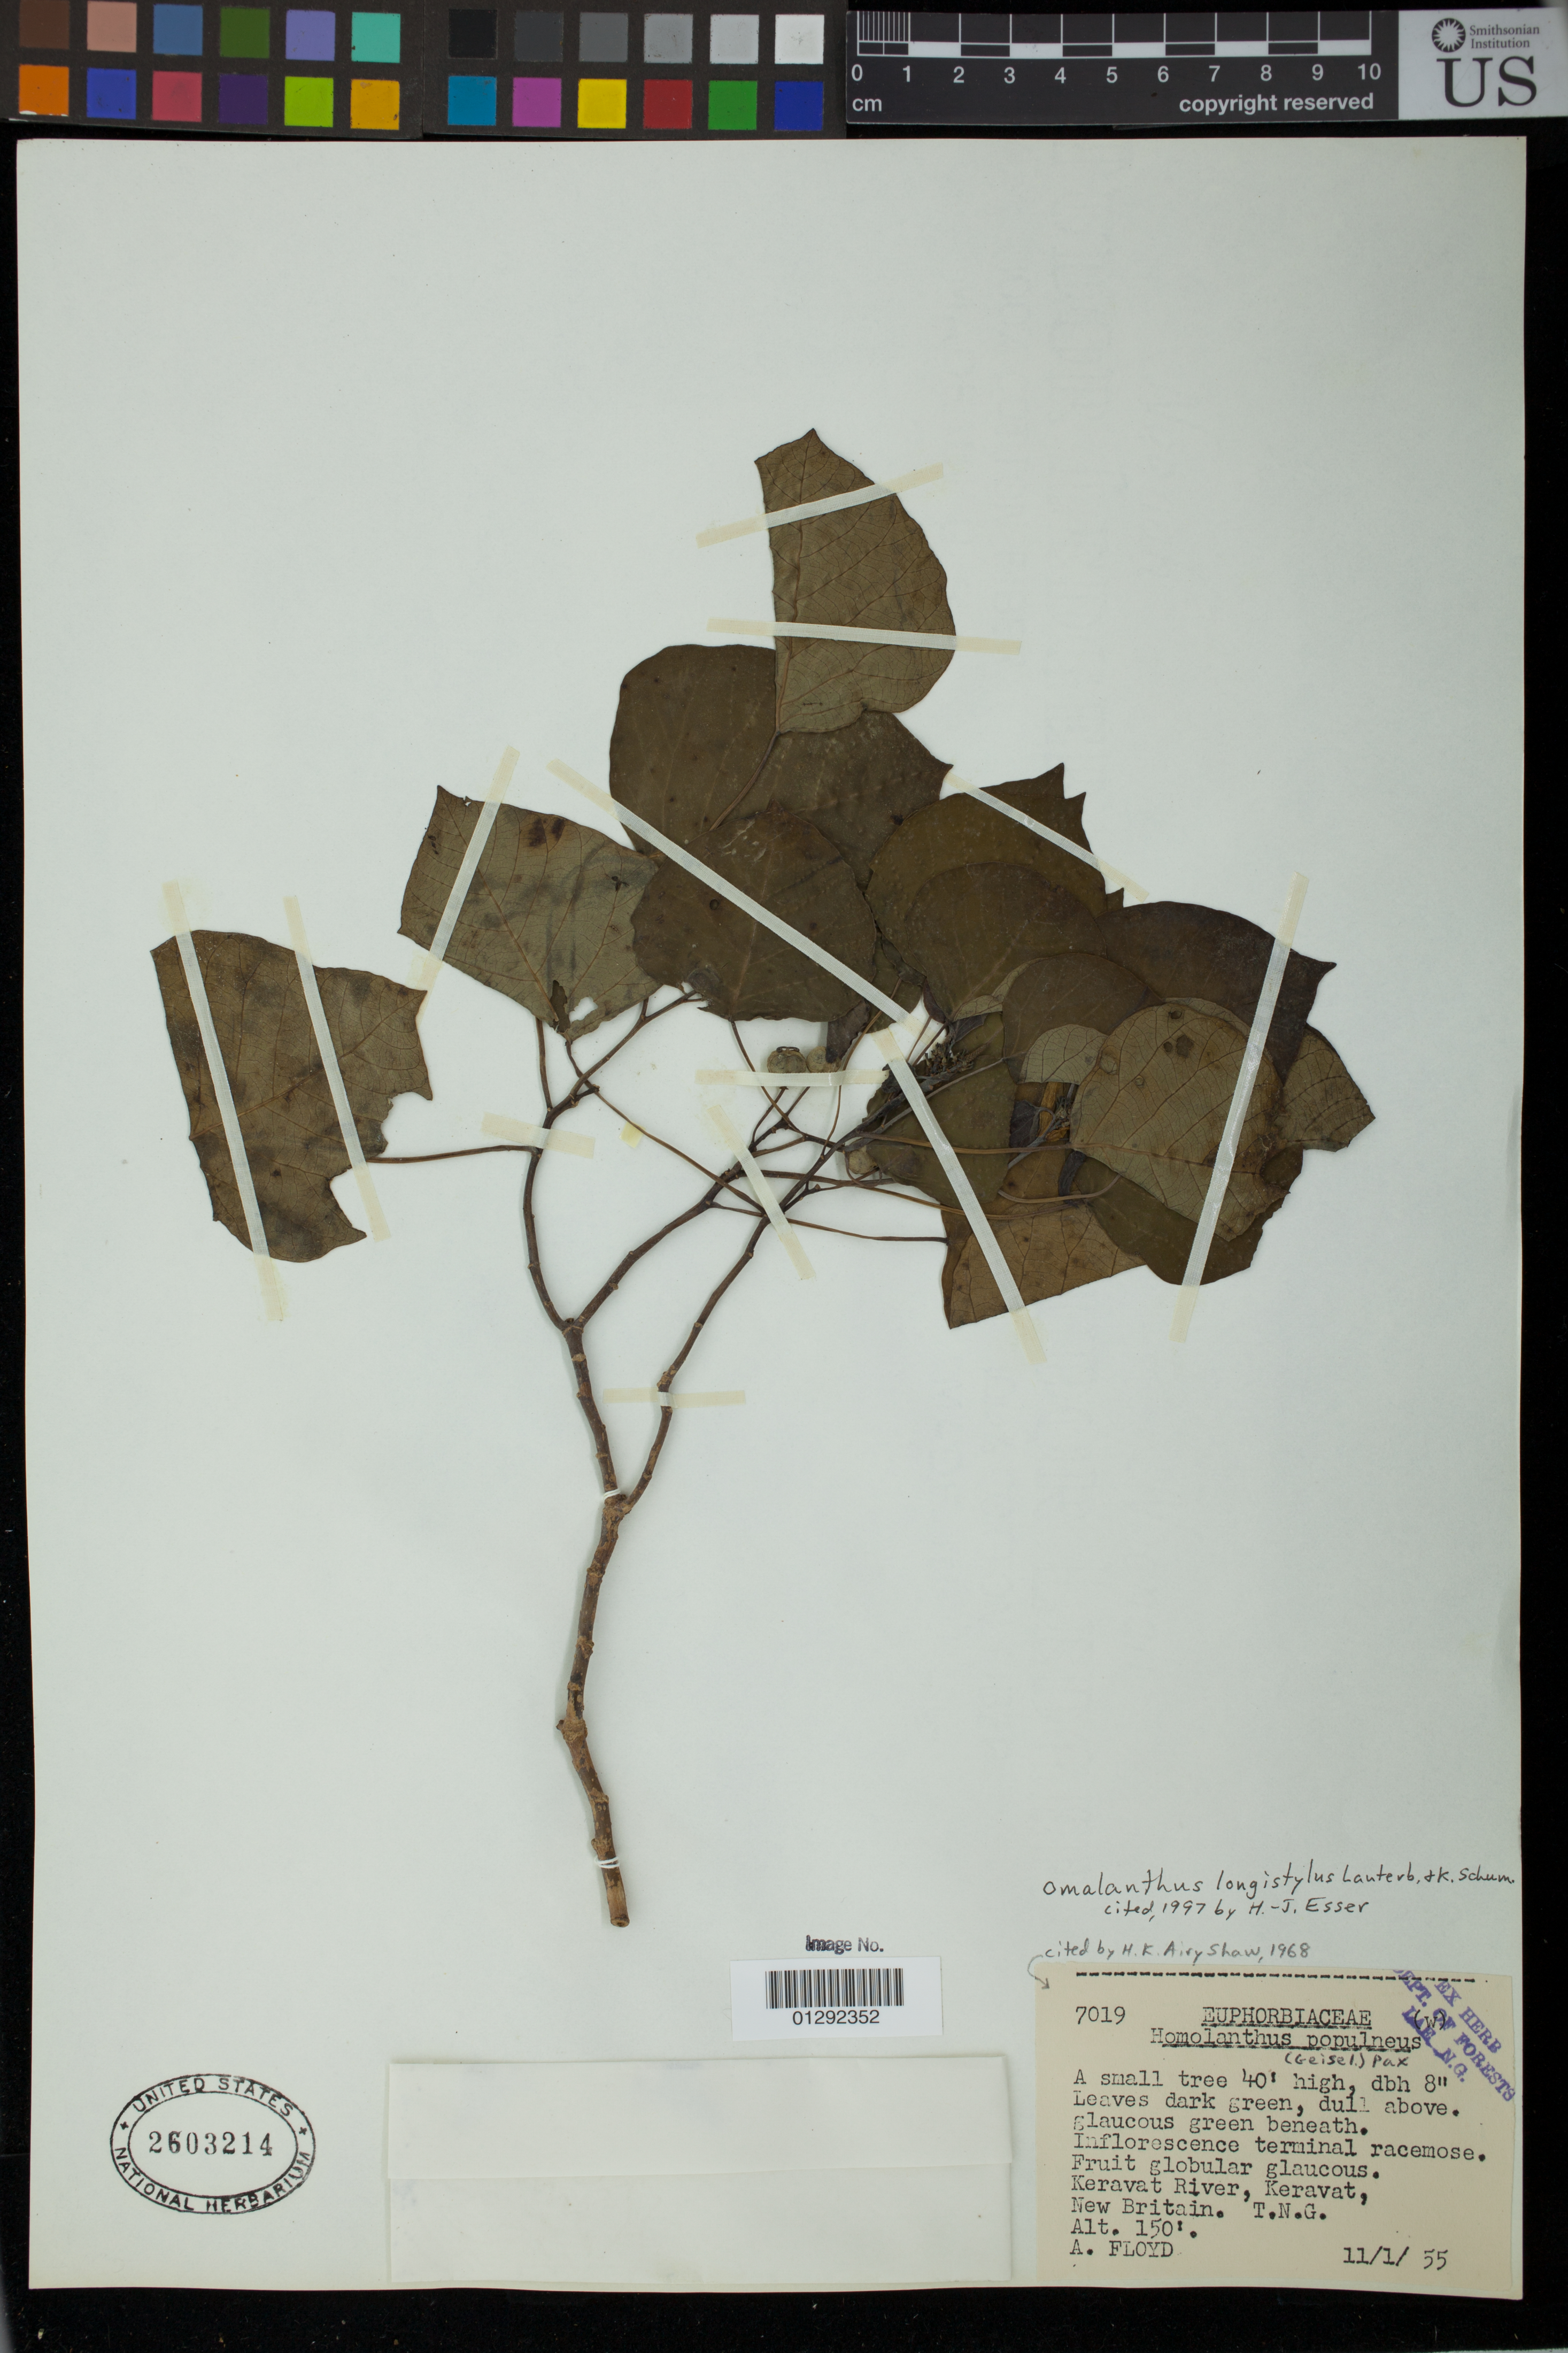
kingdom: Plantae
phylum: Tracheophyta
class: Magnoliopsida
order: Malpighiales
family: Euphorbiaceae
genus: Homalanthus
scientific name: Homalanthus longistylus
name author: Schum. & Lauterb.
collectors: A. Floyd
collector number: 7019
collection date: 1955-01-11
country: Papua New Guinea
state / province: East New Britain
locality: Keravat River, Keravat.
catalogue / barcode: US 2603214